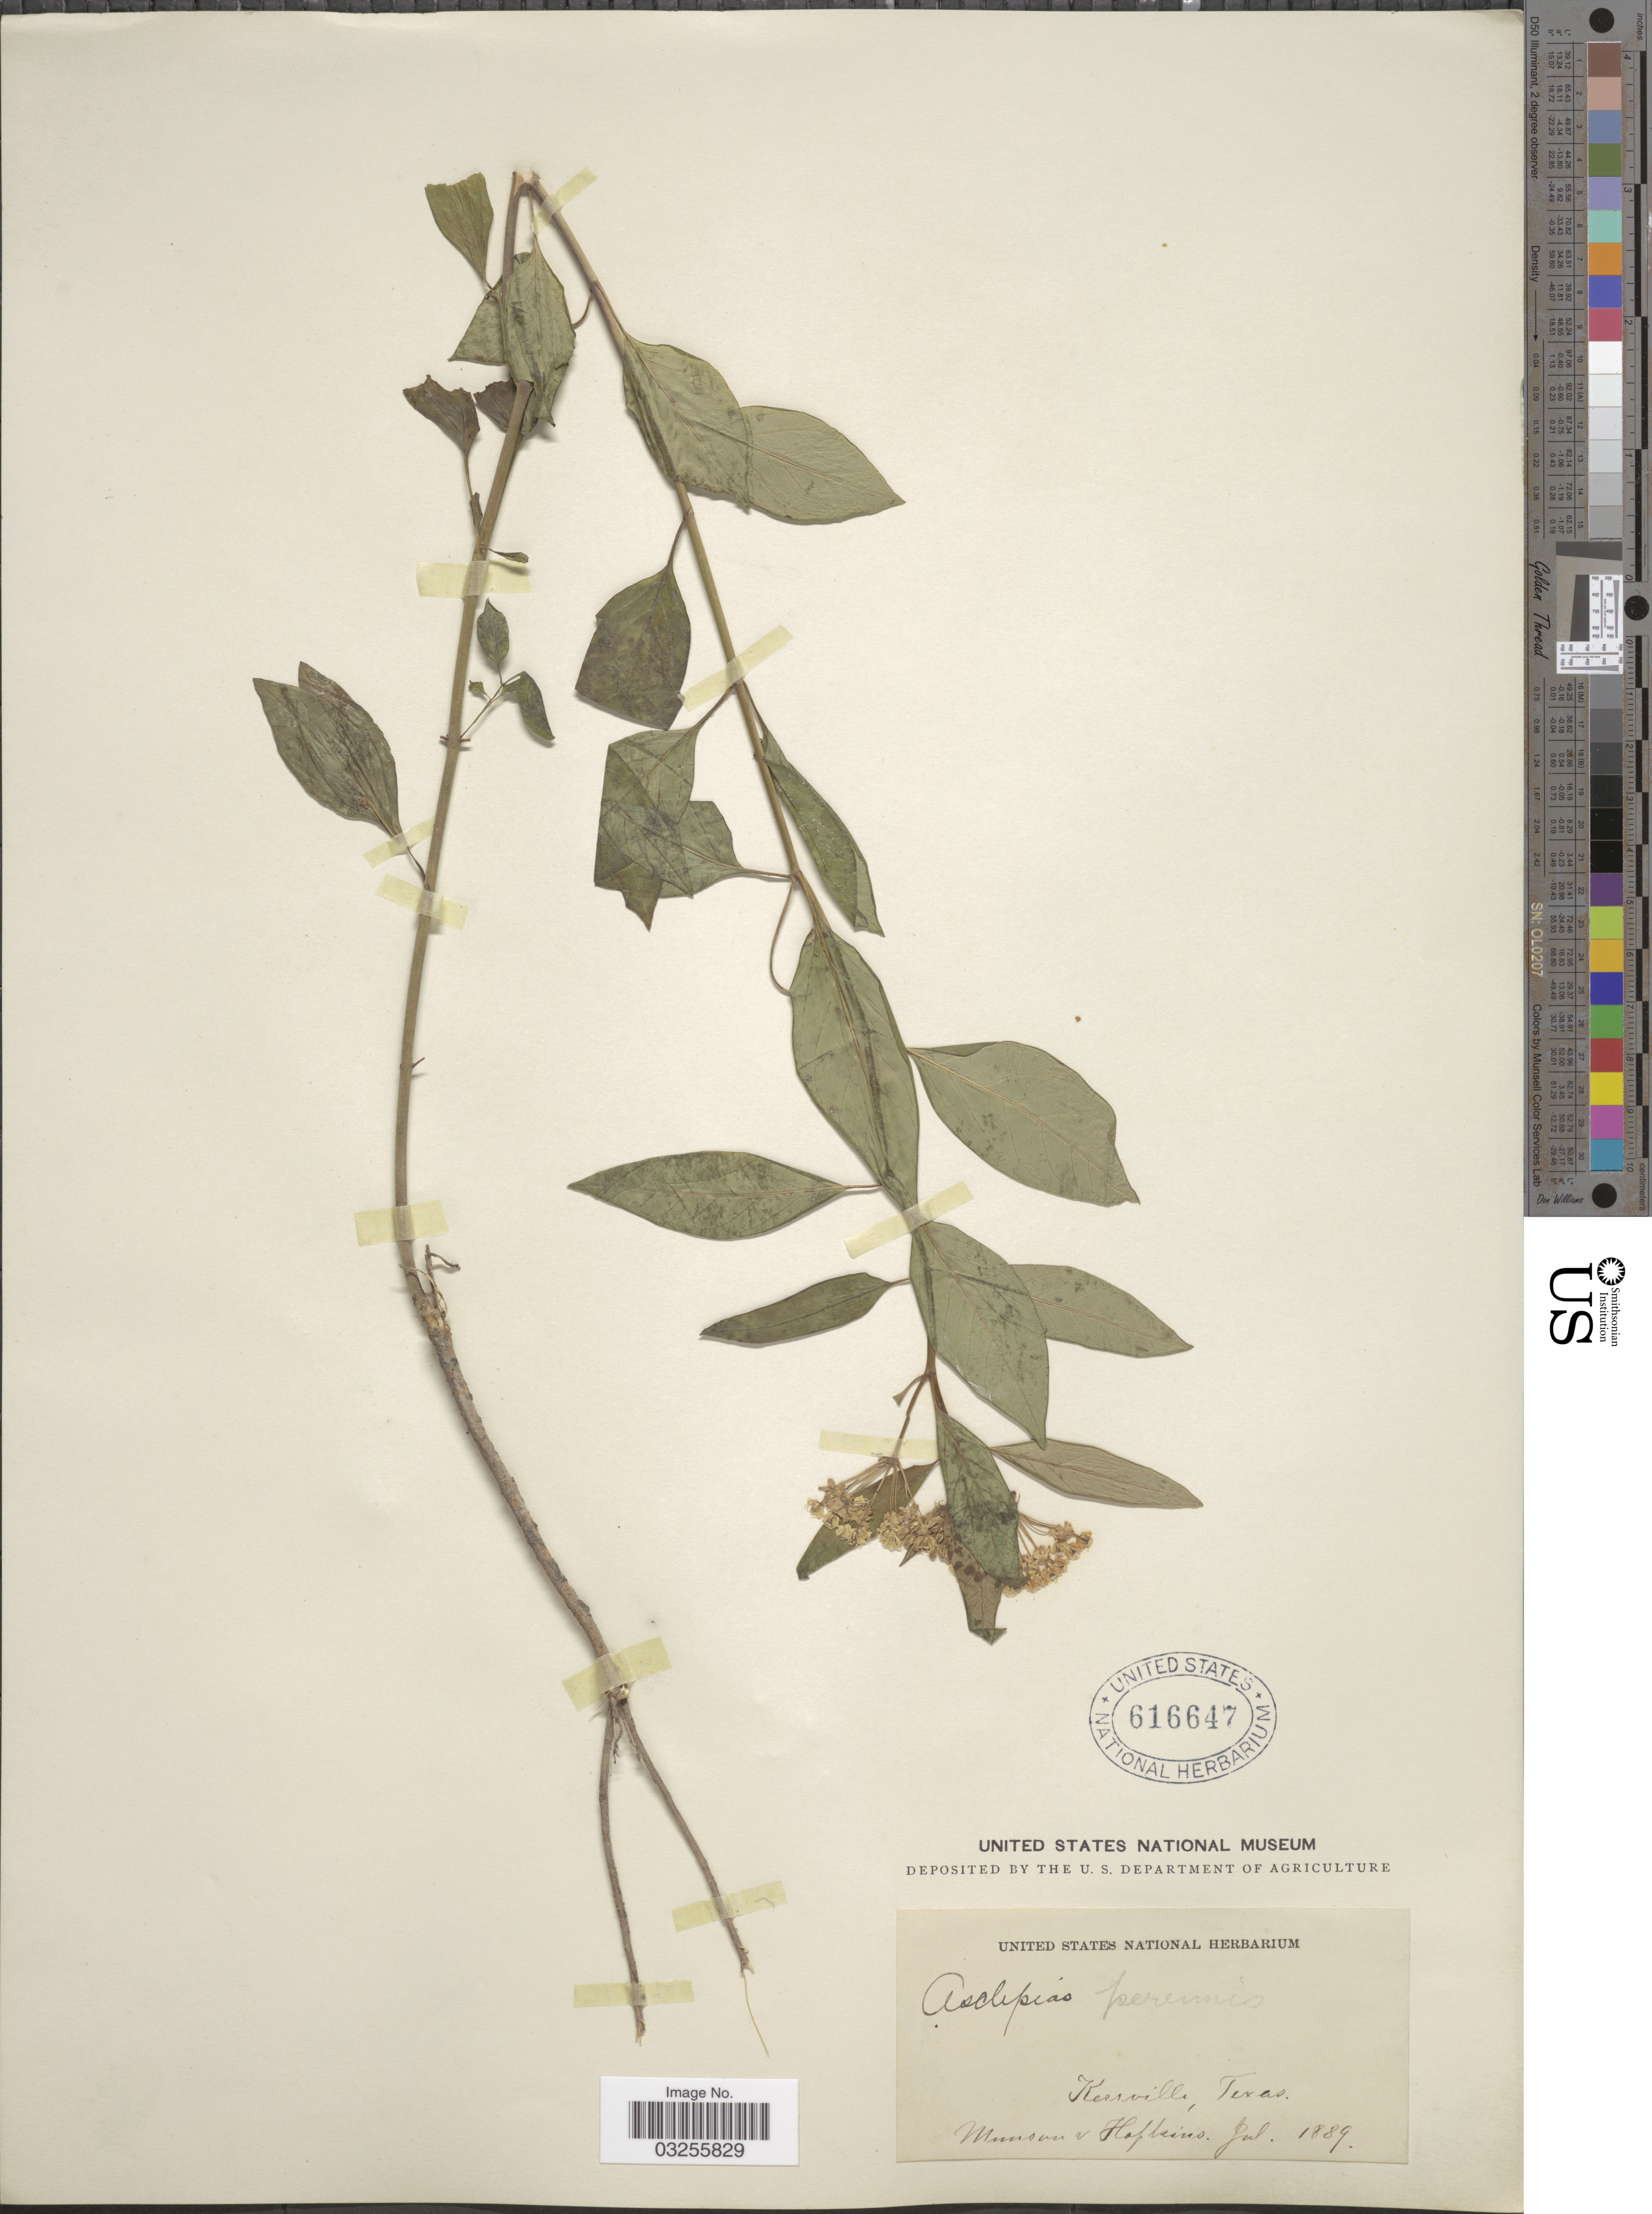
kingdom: Plantae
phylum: Tracheophyta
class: Magnoliopsida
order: Gentianales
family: Apocynaceae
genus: Asclepias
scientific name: Asclepias texana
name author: A. Heller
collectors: -. Munson & -. Hopkins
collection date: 1889-07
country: United States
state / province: Texas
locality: Kerrville.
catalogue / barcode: US 616647